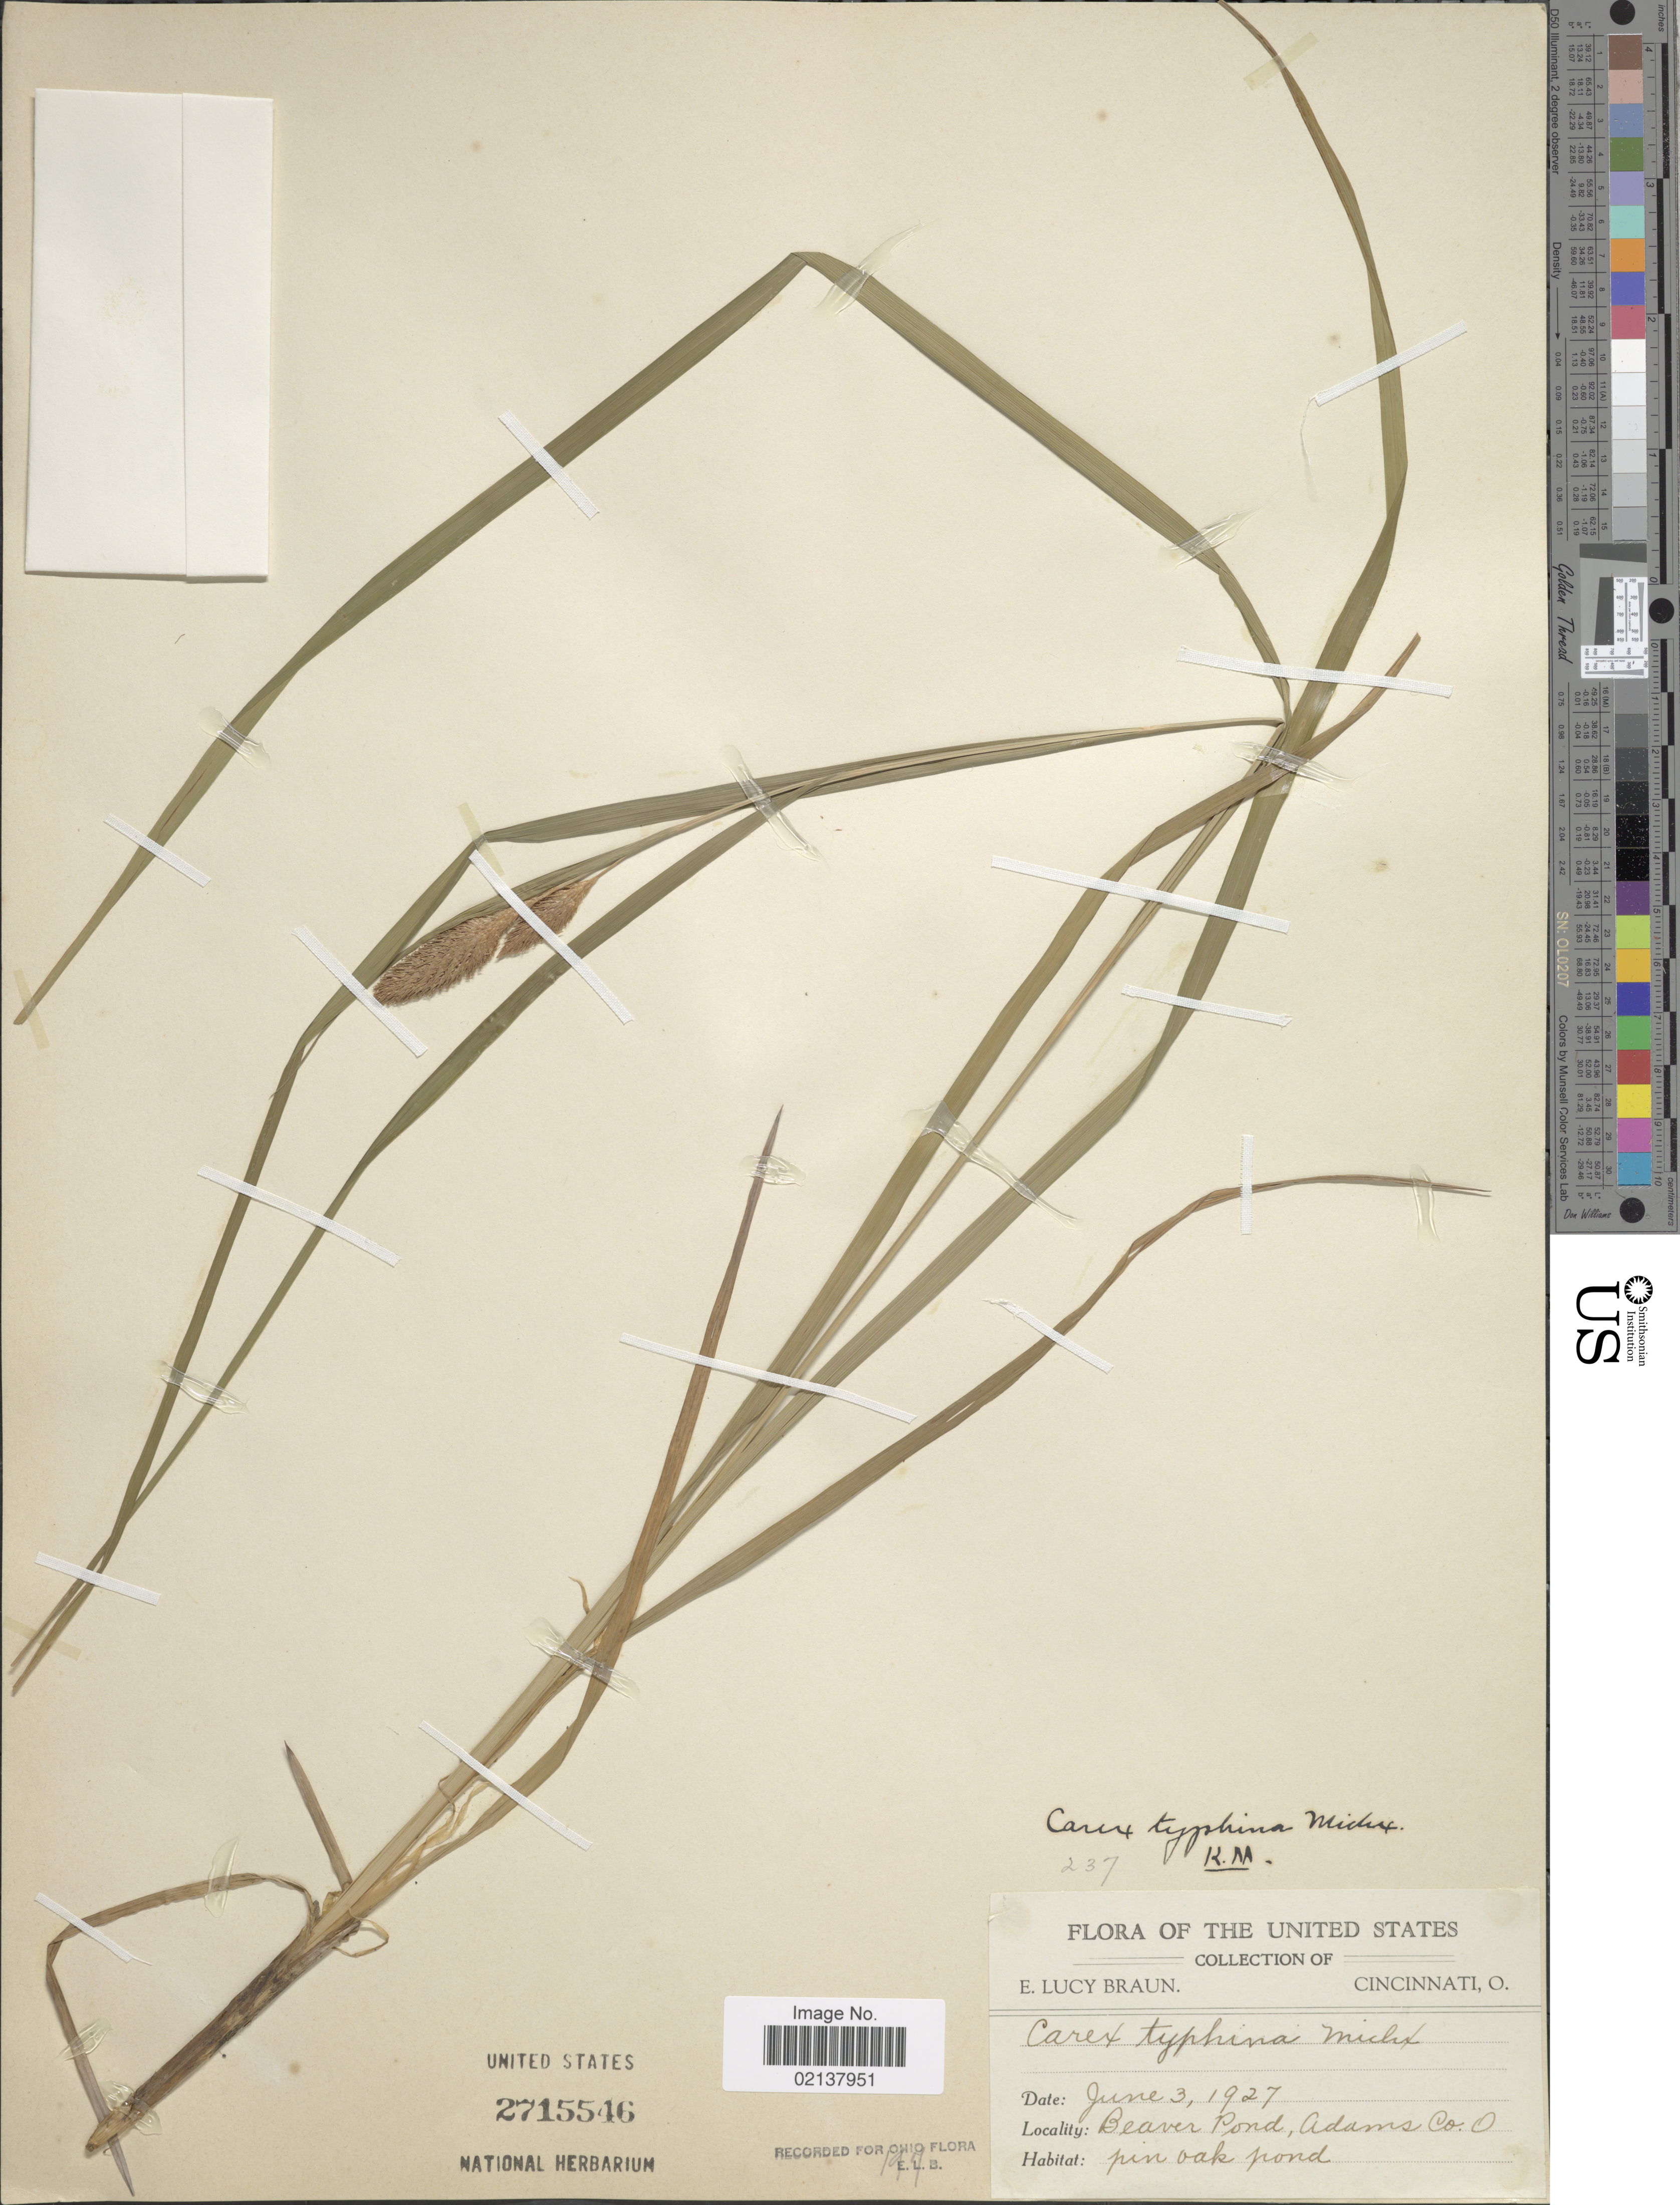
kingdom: Plantae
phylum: Tracheophyta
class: Liliopsida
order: Poales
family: Cyperaceae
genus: Carex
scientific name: Carex typhina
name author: Michx.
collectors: E. L. Braun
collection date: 1927-06-03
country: United States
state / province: Ohio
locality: Beaver Pond, Adams Co. O.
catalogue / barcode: US 2715546